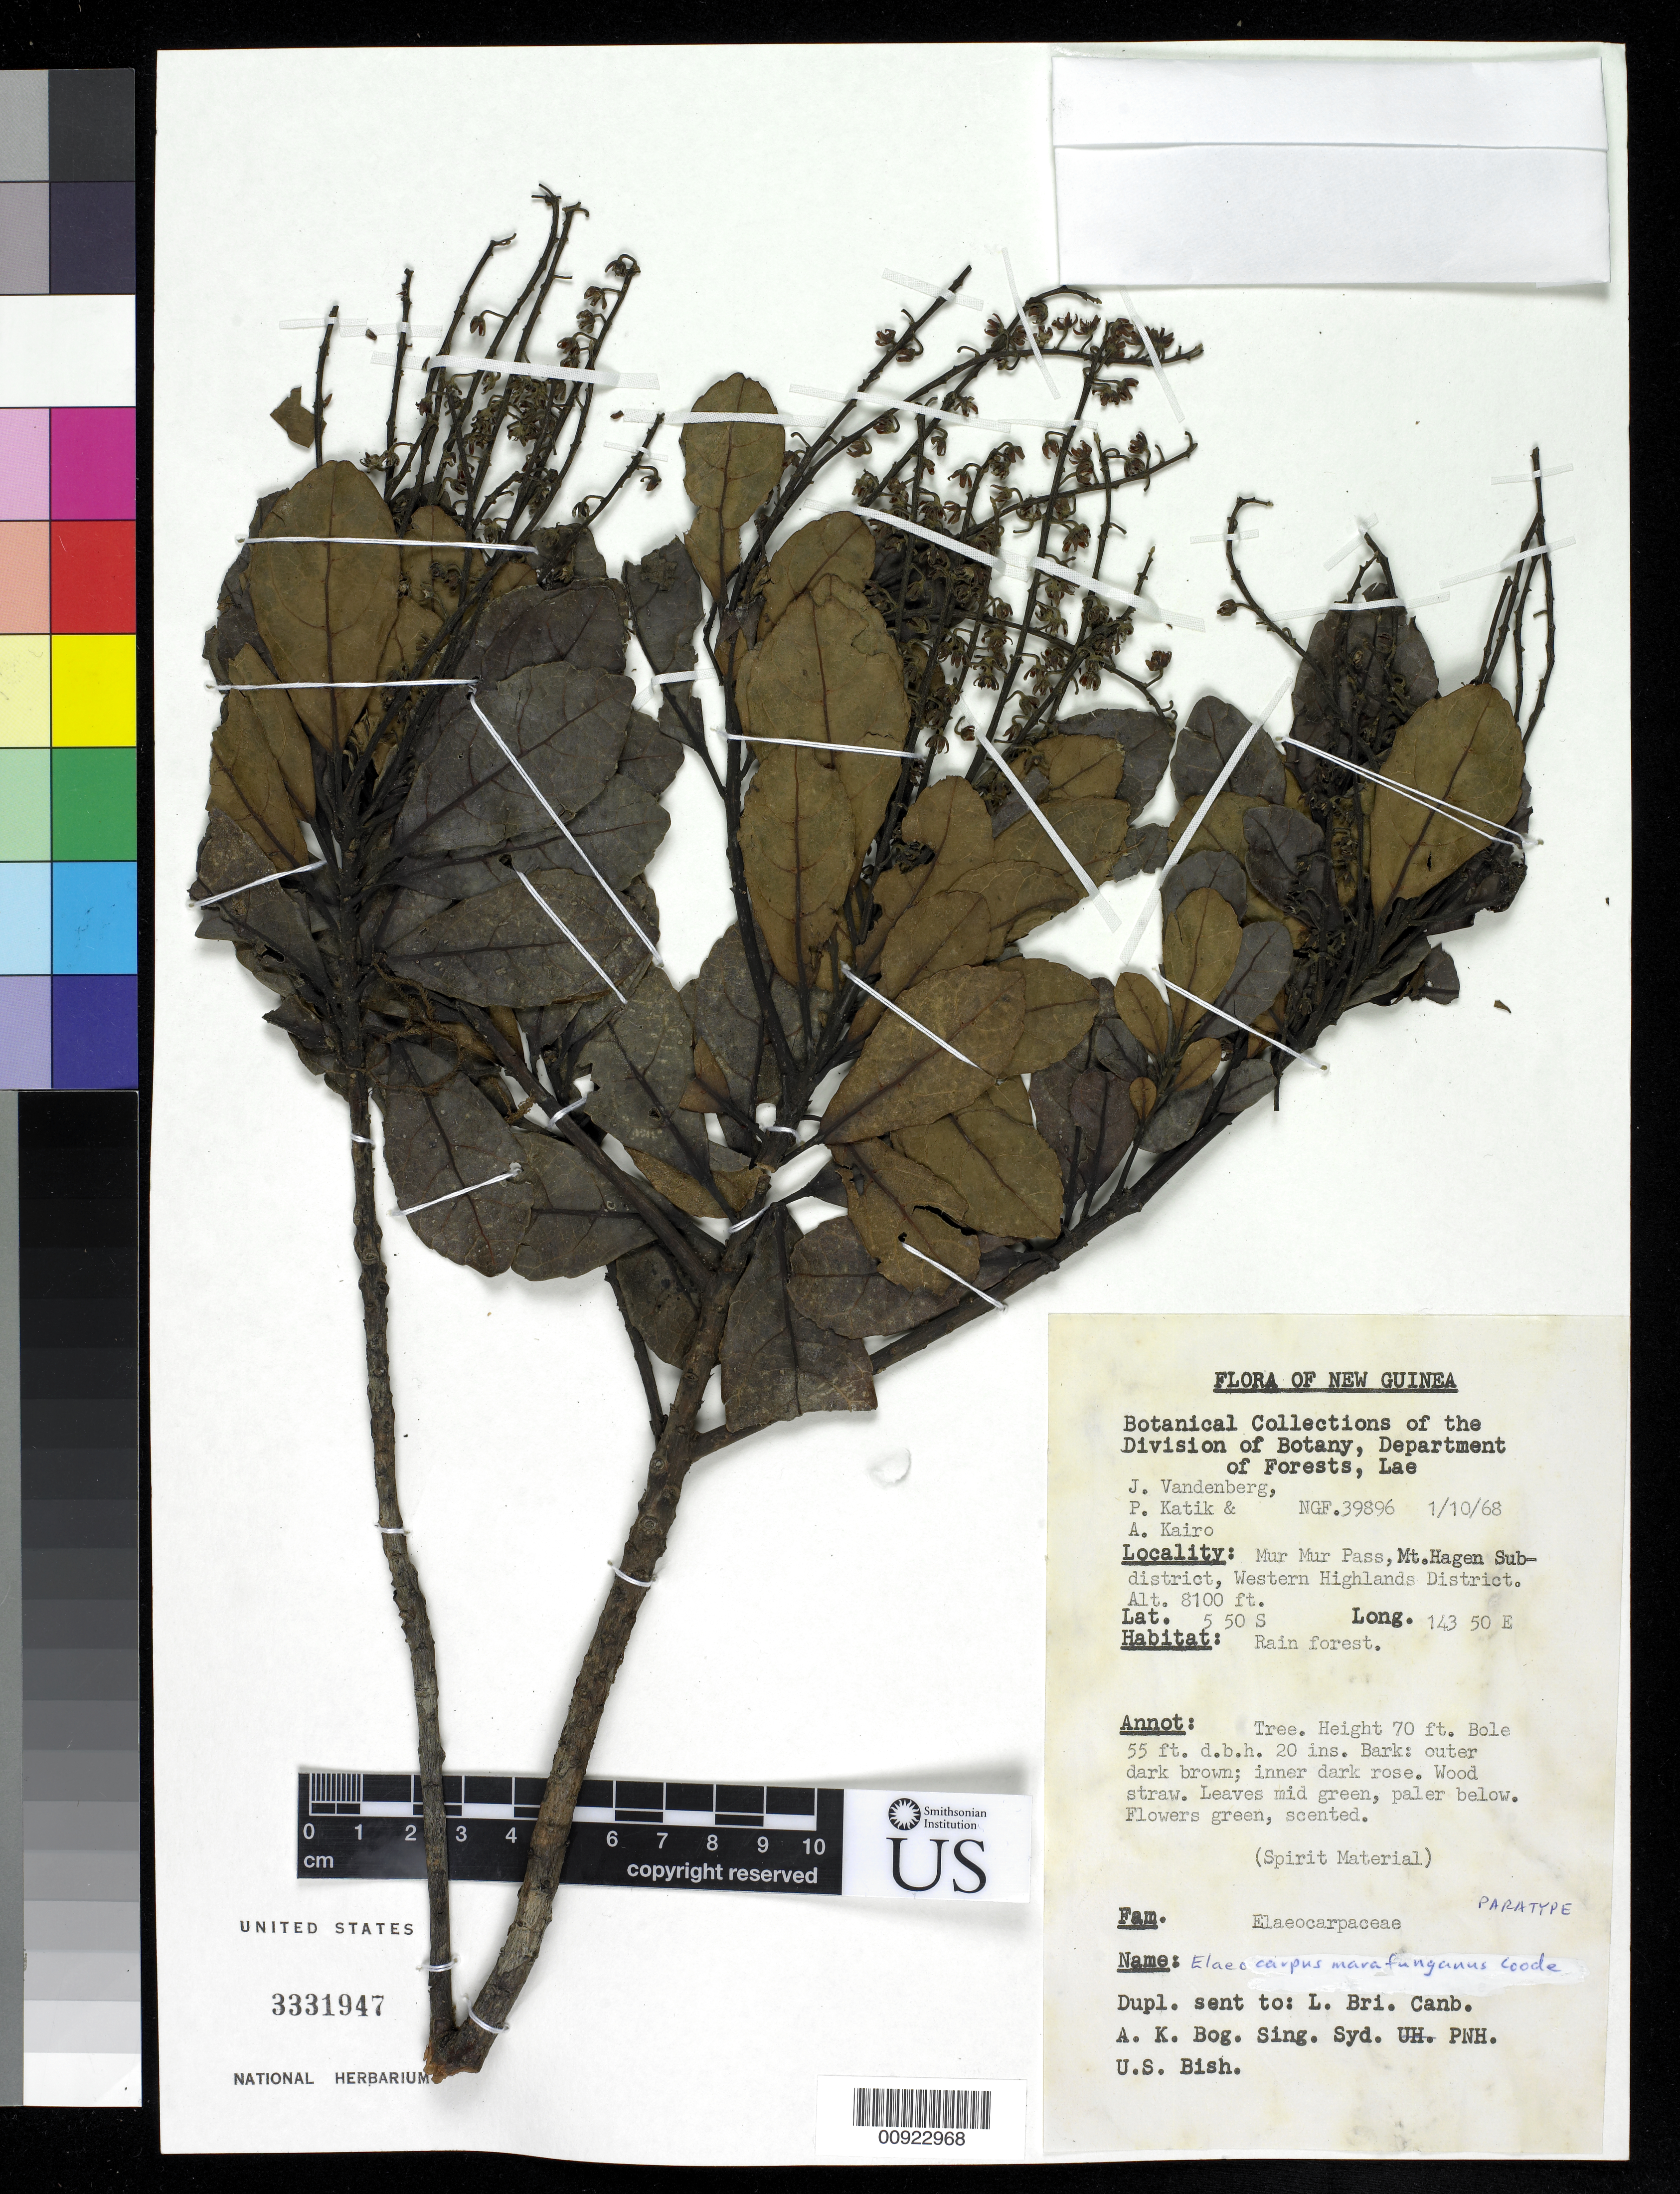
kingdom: Plantae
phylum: Tracheophyta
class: Magnoliopsida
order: Oxalidales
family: Elaeocarpaceae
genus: Elaeocarpus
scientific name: Elaeocarpus marafunganus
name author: Coode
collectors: J. Van Enberg, P. Katik & A. Kairo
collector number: NGF 39896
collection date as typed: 10 Jan 1968 or 01 Oct 1968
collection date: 1968-01-10 or 1968-10-01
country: Papua New Guinea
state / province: Western Highlands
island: New Guinea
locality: Mur Mur Pass, Mt. Hagen Sub-district, Western Highlands District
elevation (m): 2469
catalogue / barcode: US 3331947